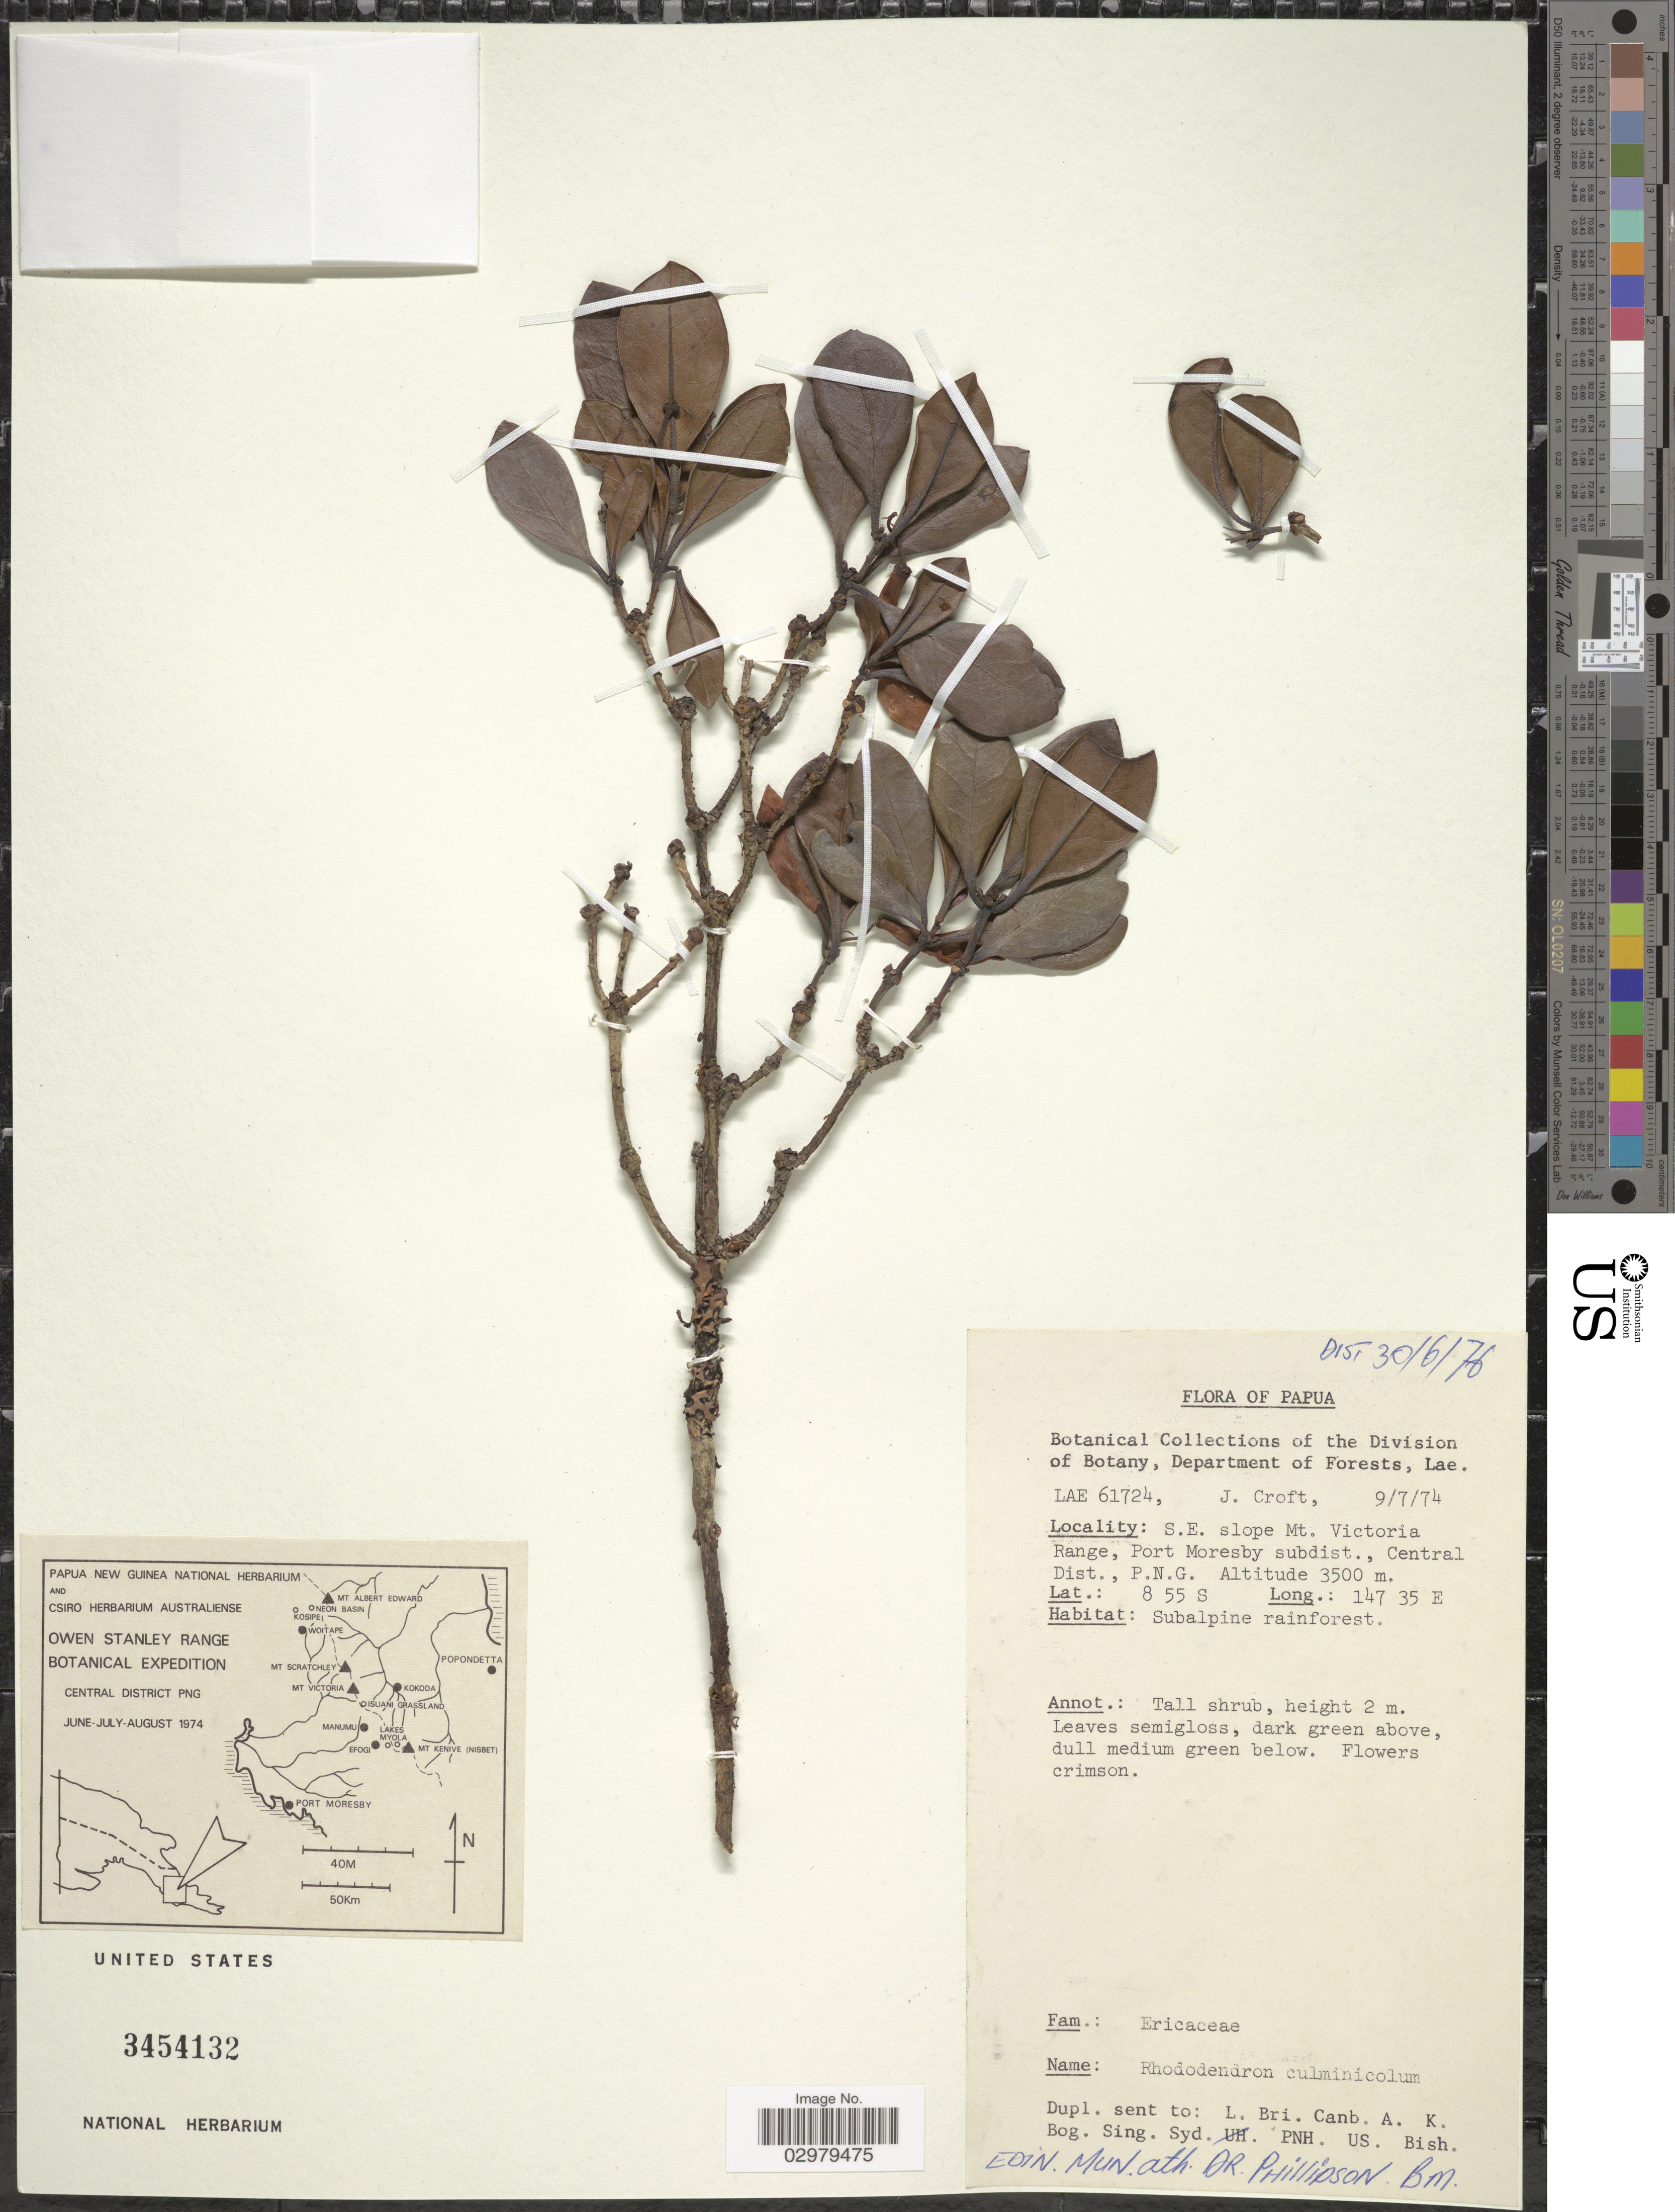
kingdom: Plantae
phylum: Tracheophyta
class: Magnoliopsida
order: Ericales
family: Ericaceae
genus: Rhododendron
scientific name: Rhododendron culminicolum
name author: F. Muell.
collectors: J. Croft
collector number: LAE 61724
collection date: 1974-07-09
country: Papua New Guinea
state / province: Central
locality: Papua. S.E. slope Mt. Victoria Range, Port Moresby subdist., Central Dist., P.N.G.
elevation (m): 3500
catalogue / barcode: US 3454132